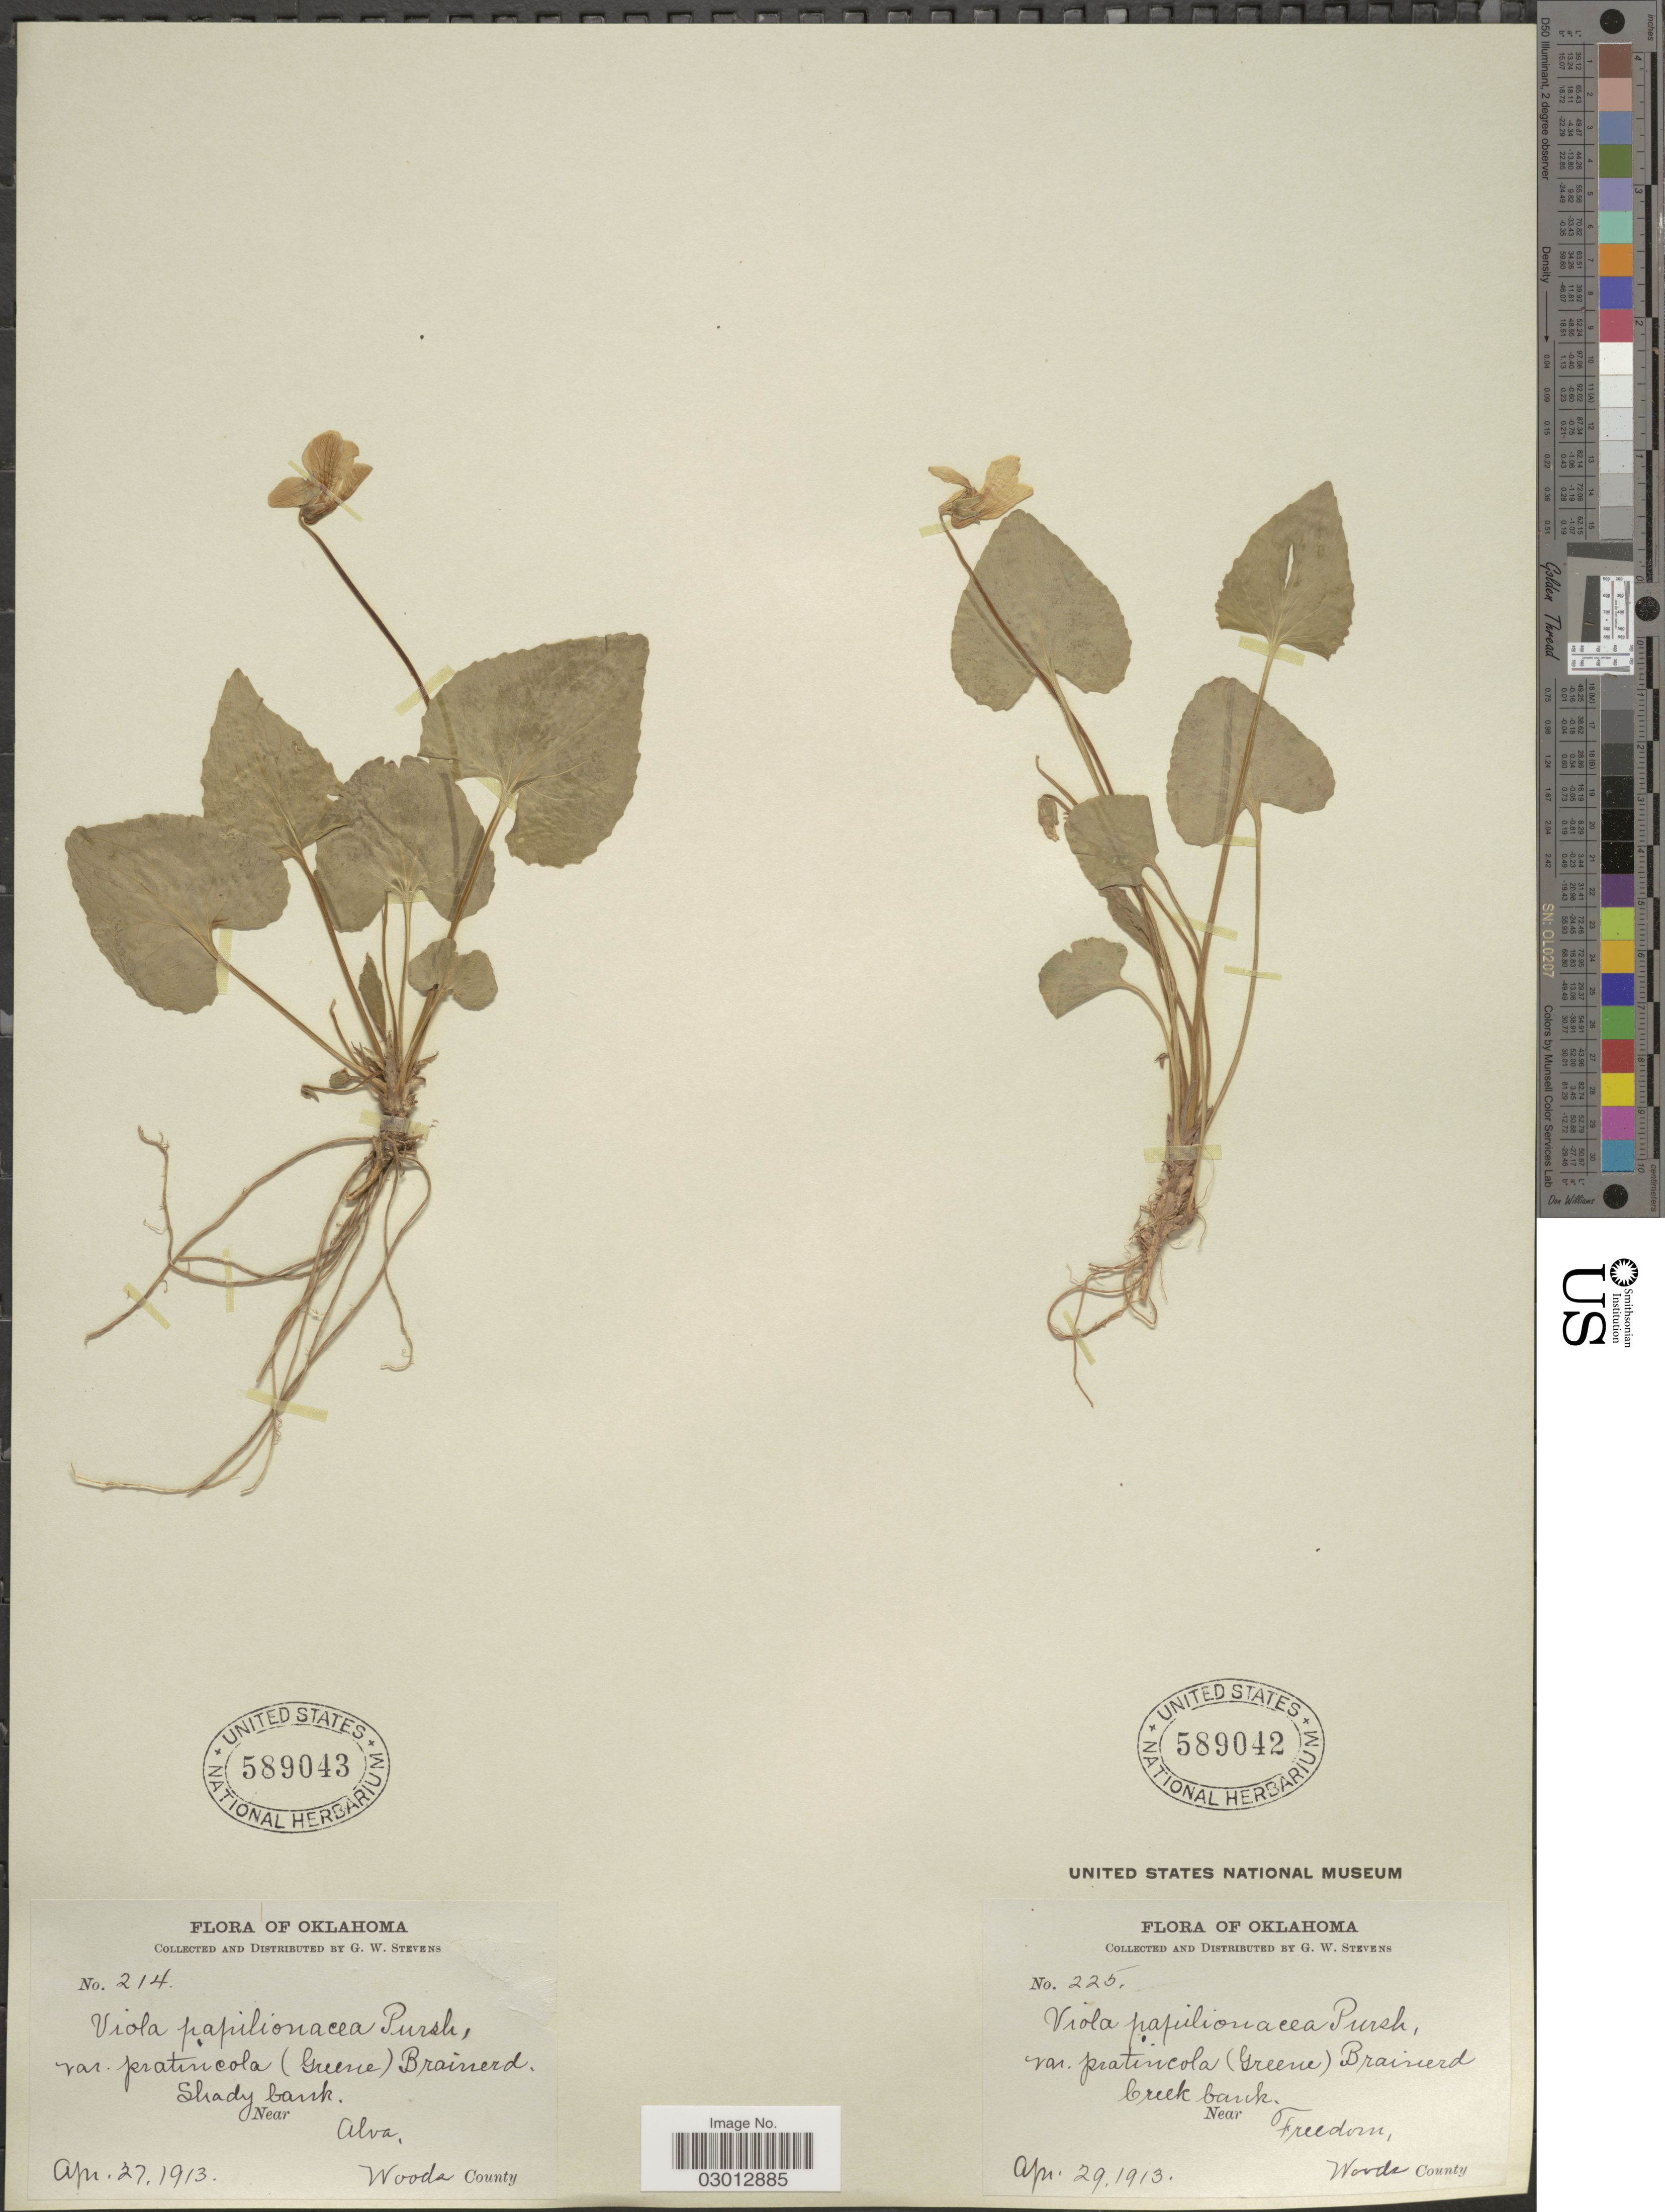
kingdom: Plantae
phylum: Tracheophyta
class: Magnoliopsida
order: Malpighiales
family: Violaceae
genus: Viola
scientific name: Viola papilionacea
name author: Pursh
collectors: G. W. Stevens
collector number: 214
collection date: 1913-04-27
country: United States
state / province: Oklahoma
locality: Shady bank. Near Alva. Woods County.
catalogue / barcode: US 589043-2